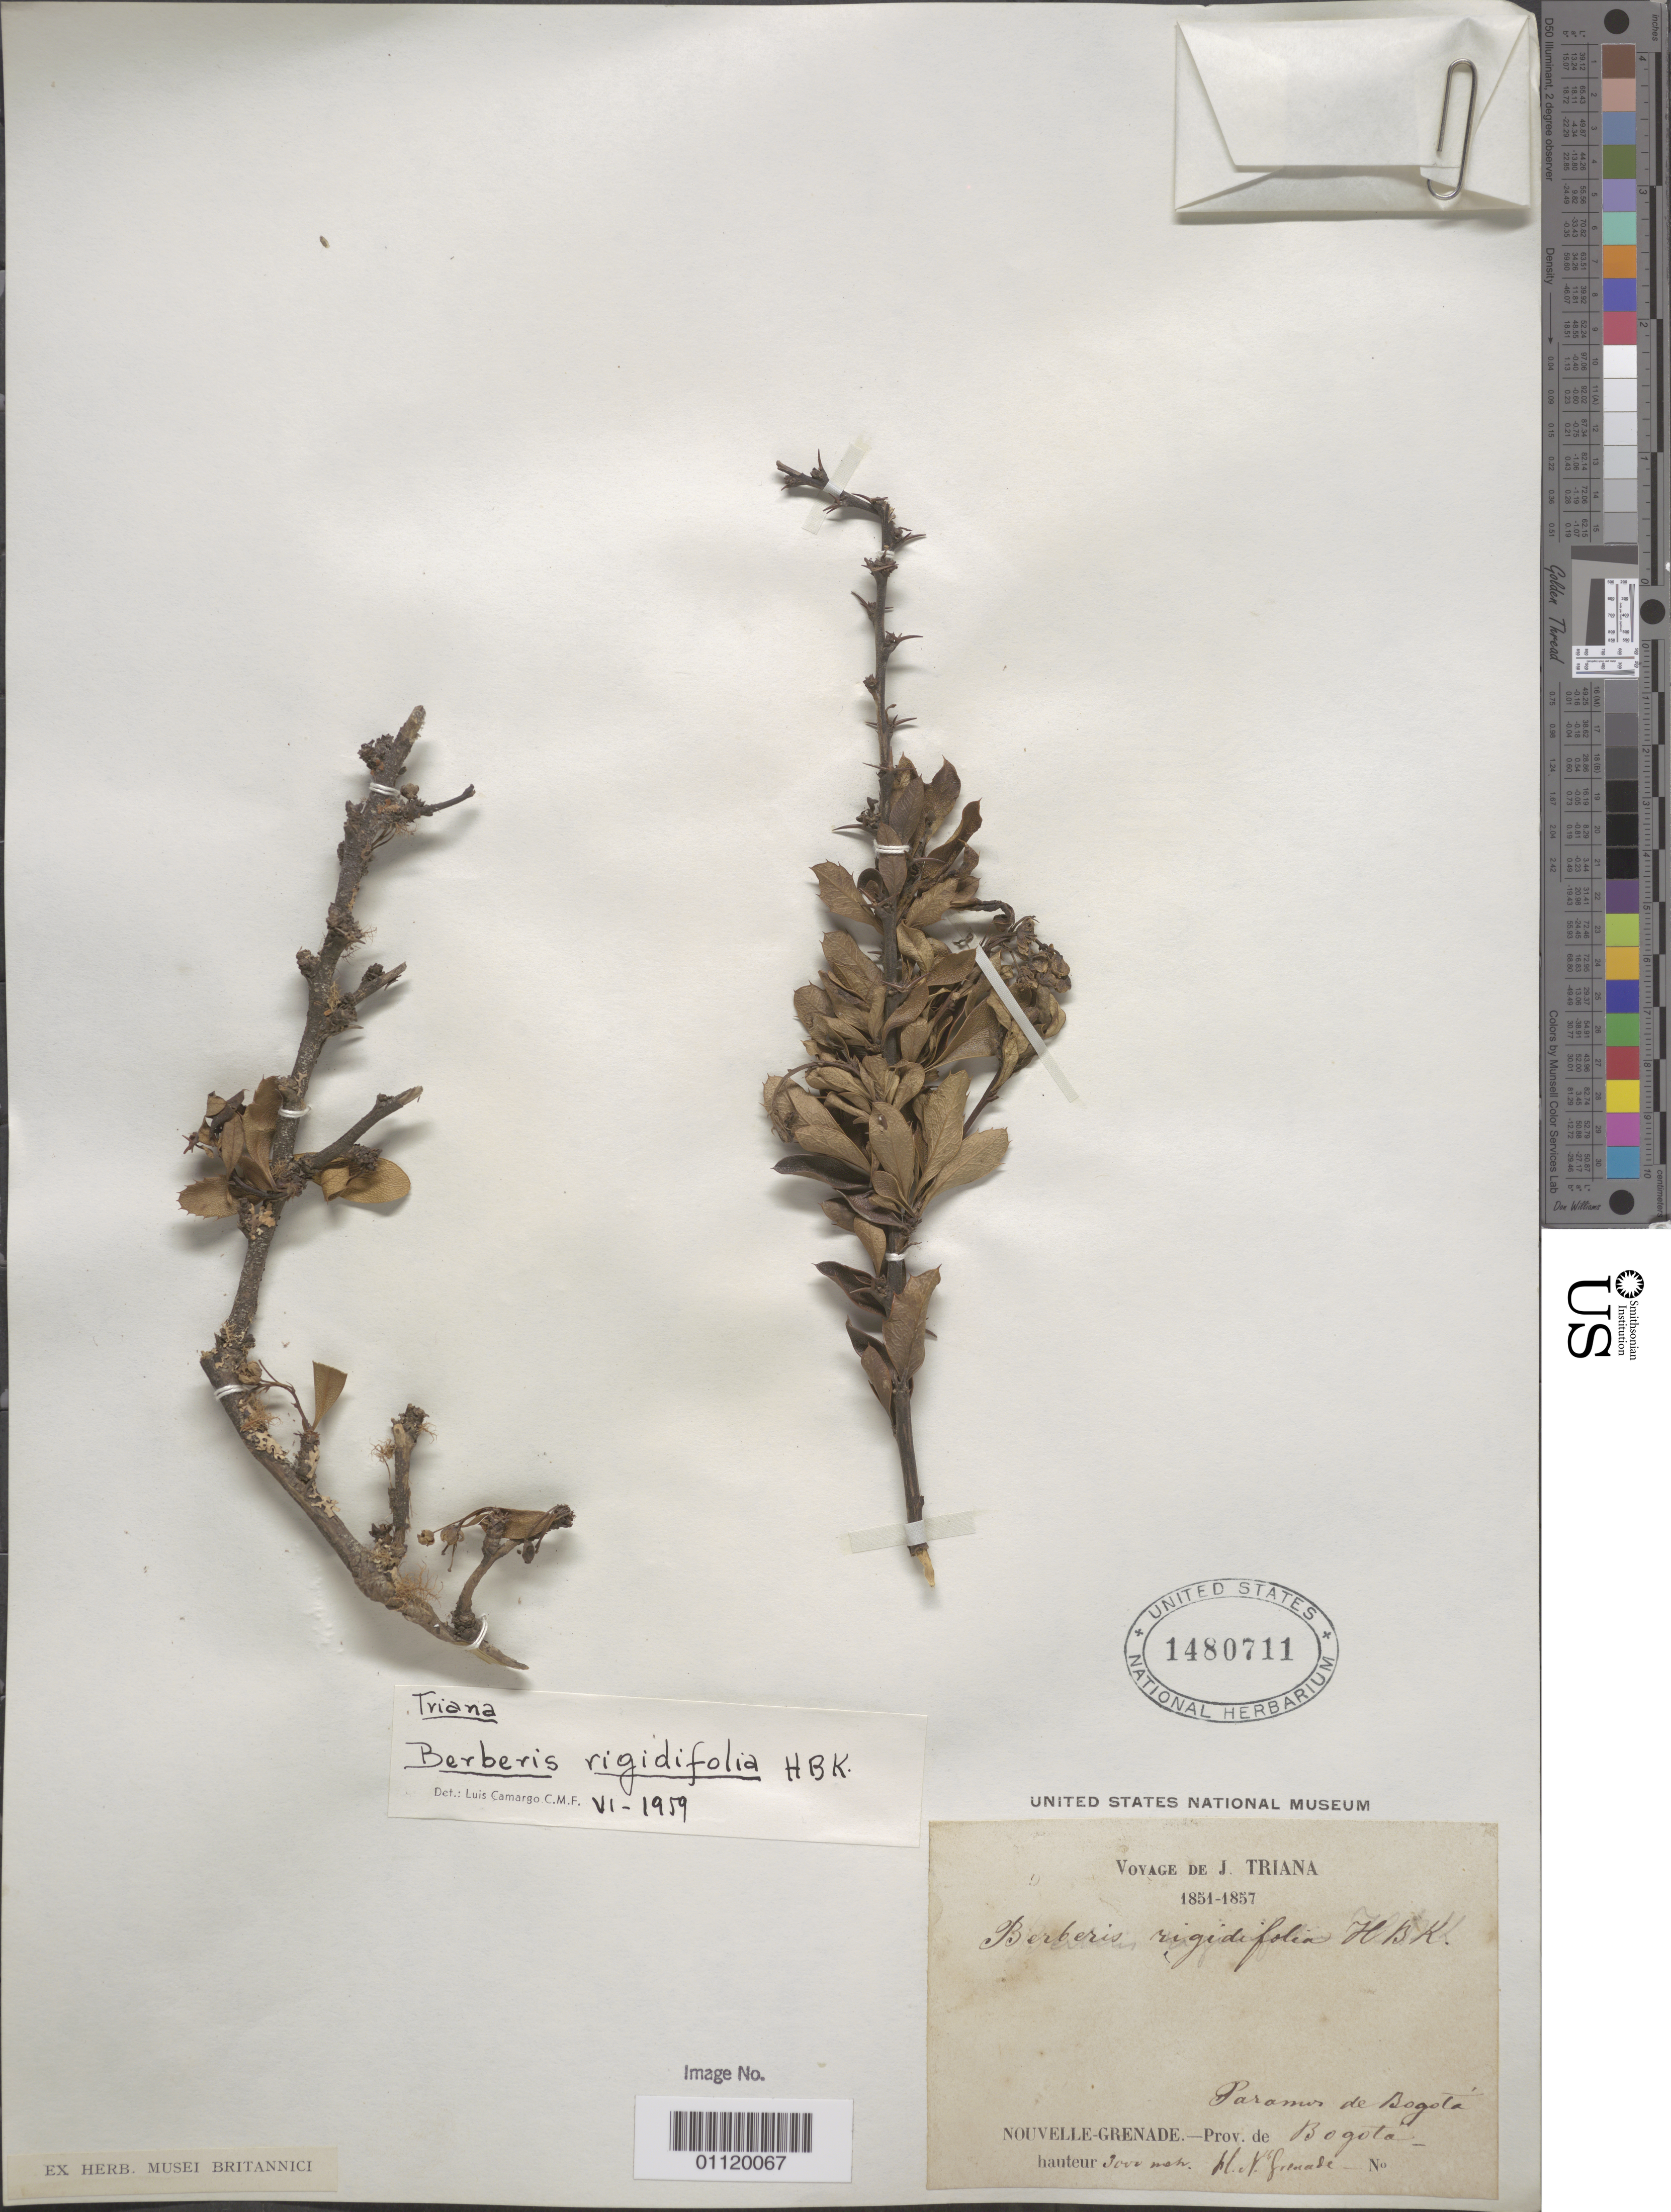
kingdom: Plantae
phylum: Tracheophyta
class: Magnoliopsida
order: Ranunculales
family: Berberidaceae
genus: Berberis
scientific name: Berberis rigidifolia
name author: Kunth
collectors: J. J. Triana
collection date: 1851/1857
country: Colombia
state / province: Bogota D.C.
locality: Paramos de Bogotá.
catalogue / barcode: US 1480711